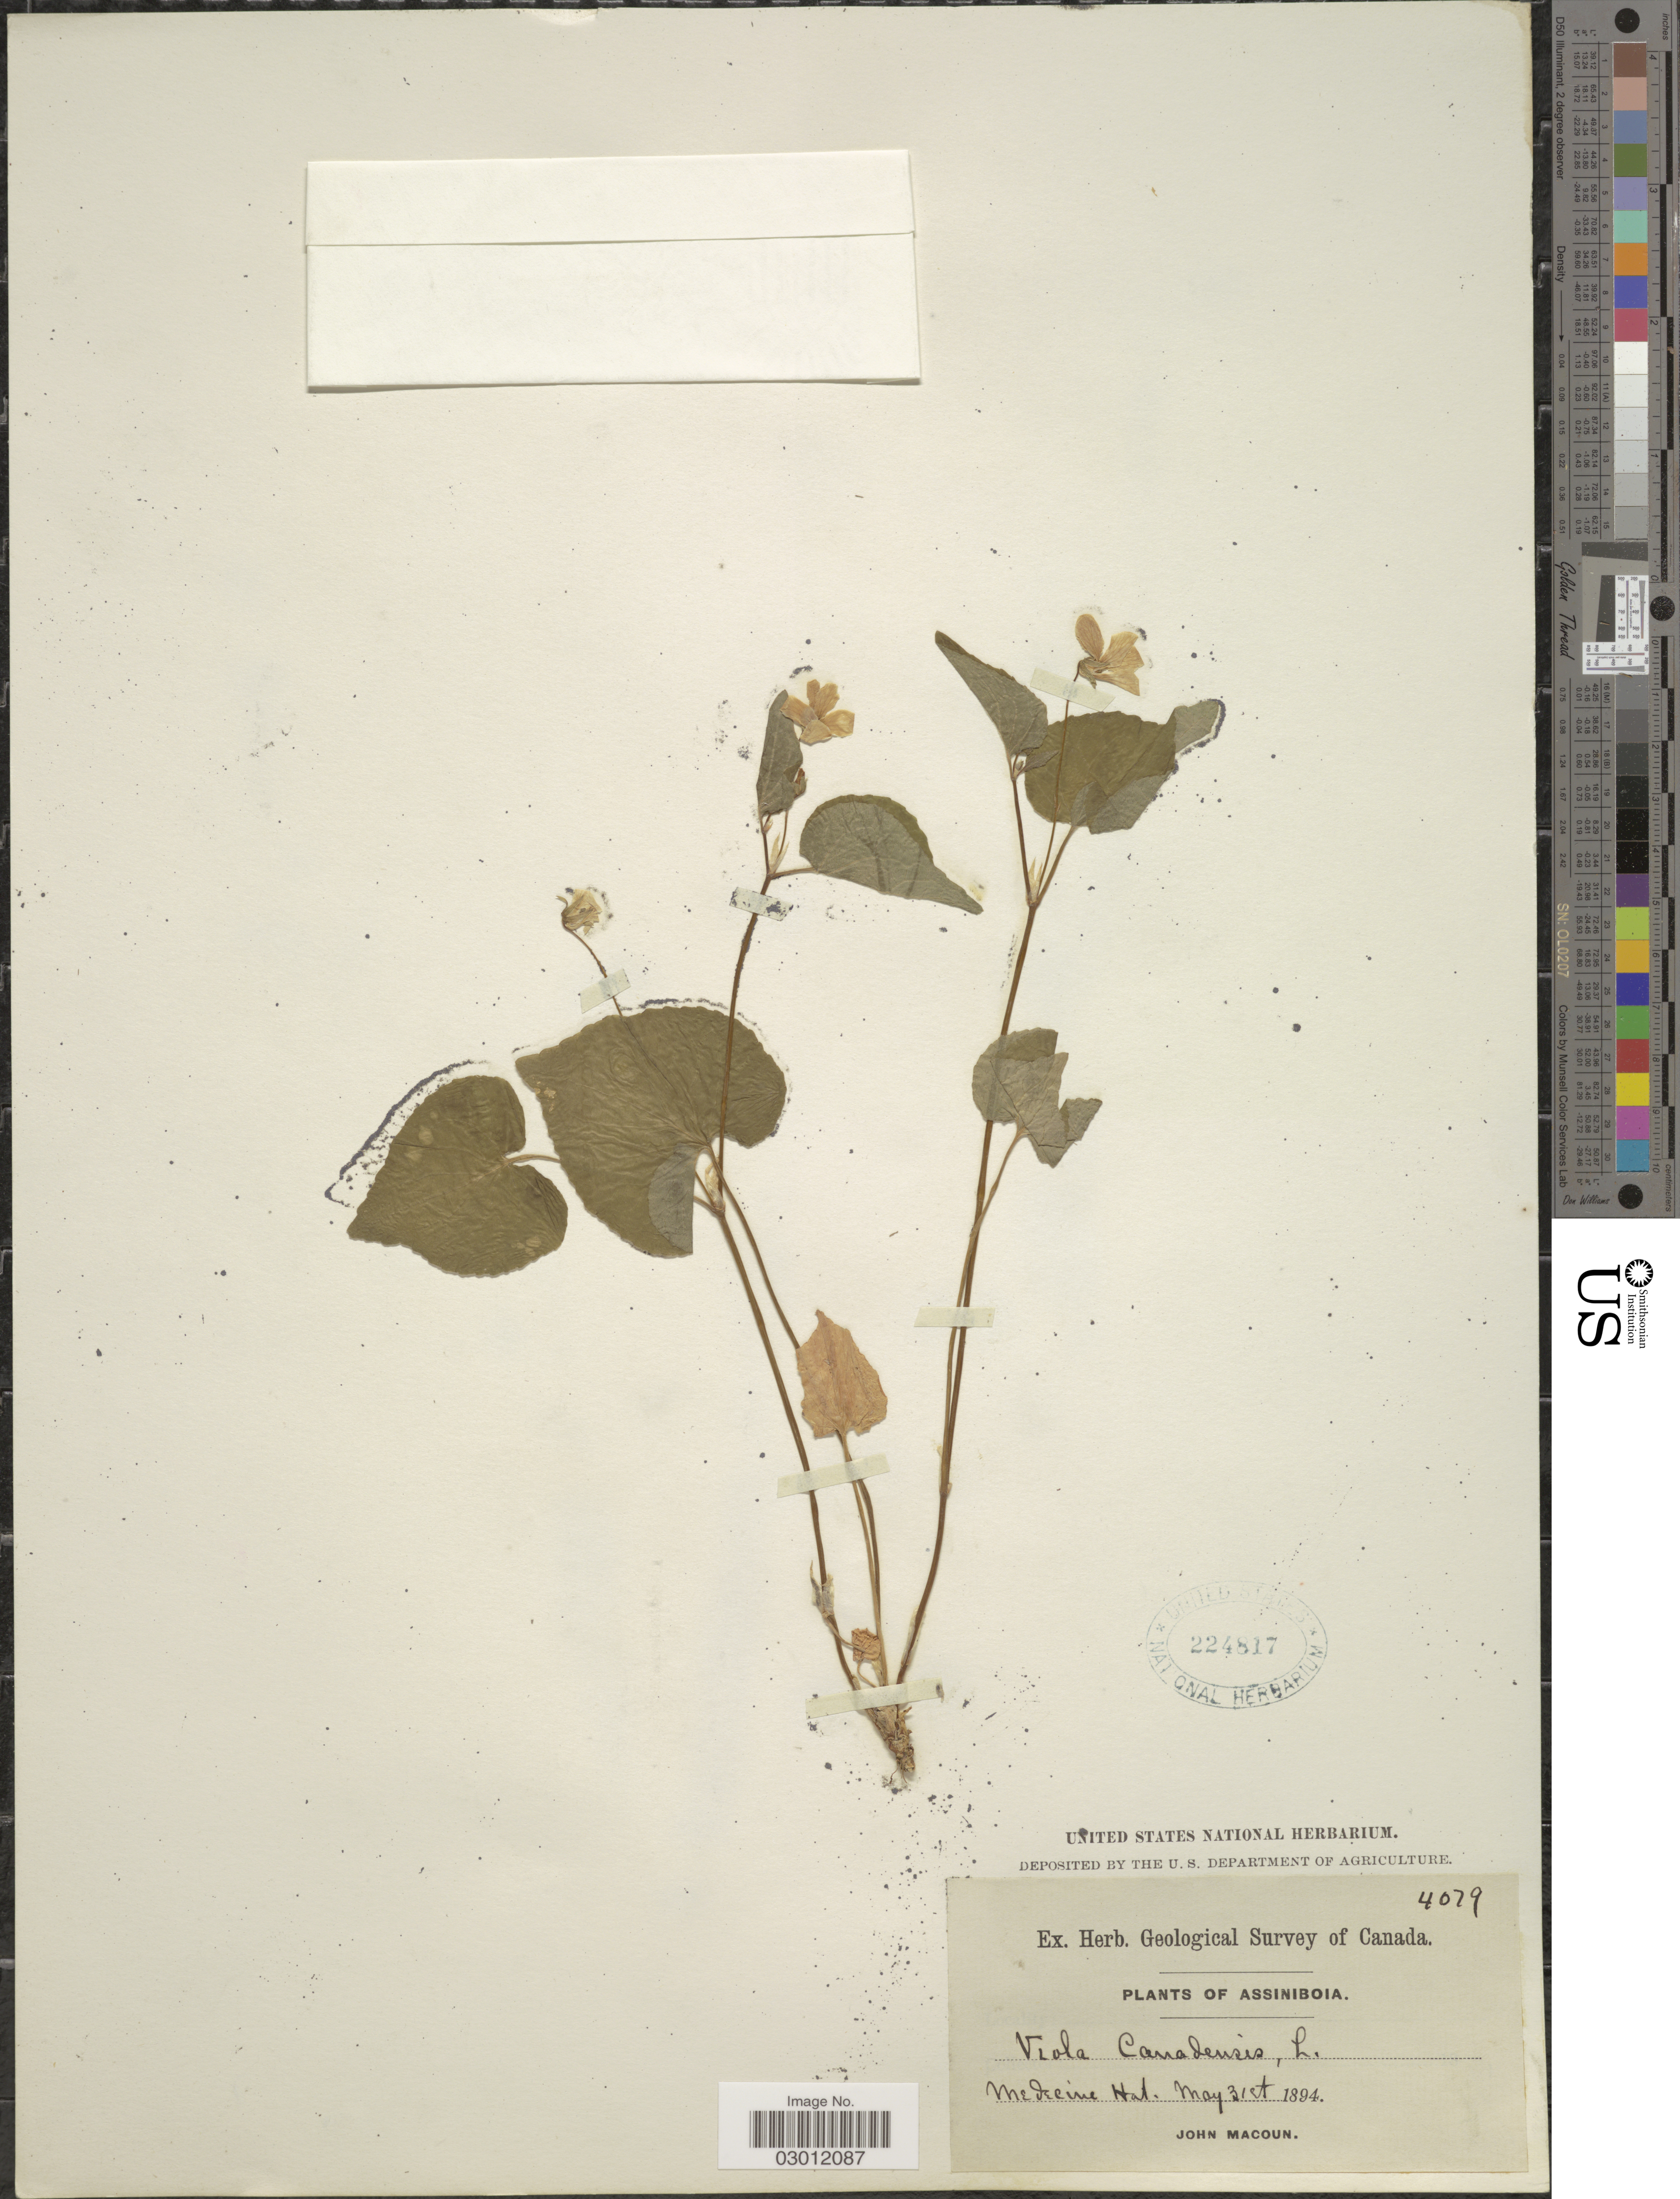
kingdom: Plantae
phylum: Tracheophyta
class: Magnoliopsida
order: Malpighiales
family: Violaceae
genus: Viola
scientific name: Viola canadensis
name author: L.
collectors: J. Macoun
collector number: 4079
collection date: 1894-05-31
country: Canada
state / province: Alberta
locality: Assiniboia. Medecine Hat.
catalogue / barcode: US 224817